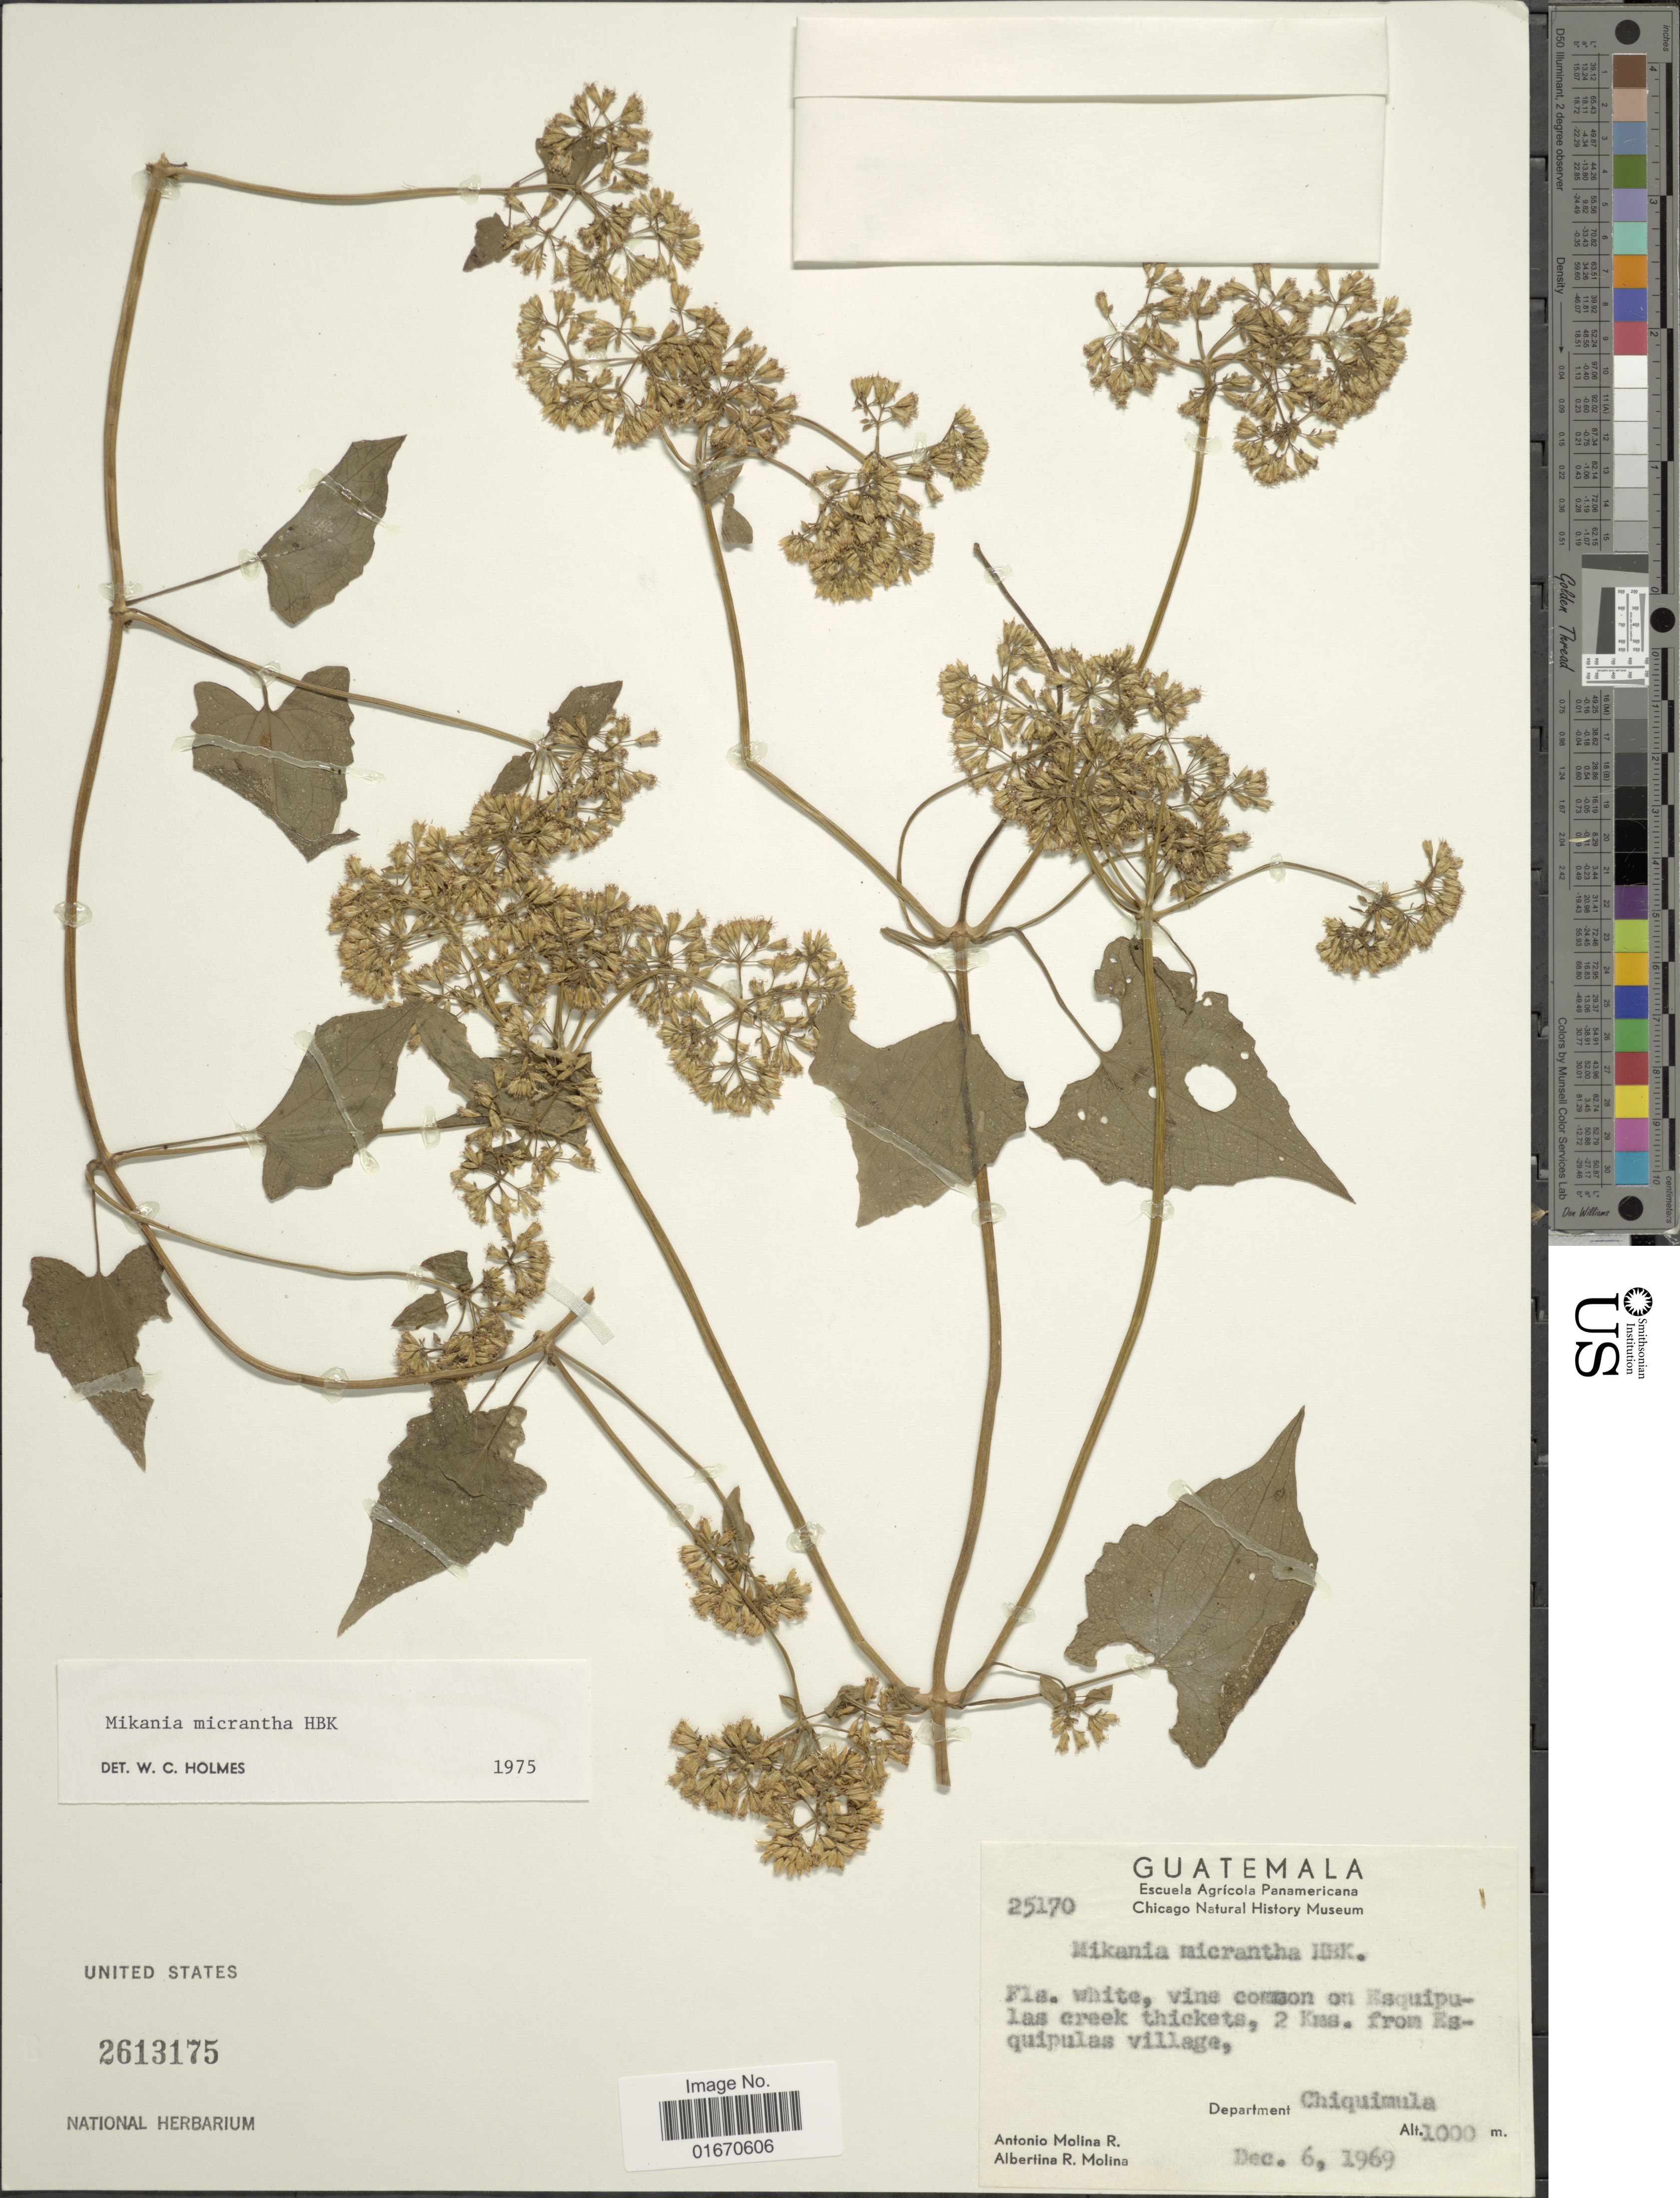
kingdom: Plantae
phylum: Tracheophyta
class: Magnoliopsida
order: Asterales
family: Asteraceae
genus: Mikania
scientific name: Mikania micrantha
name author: Kunth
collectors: A. Molina R. & A. R. Molina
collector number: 25170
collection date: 1969-12-06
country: Guatemala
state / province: Chiquimula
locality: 2 kms from Esquipulas village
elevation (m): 1000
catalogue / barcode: US 2613175